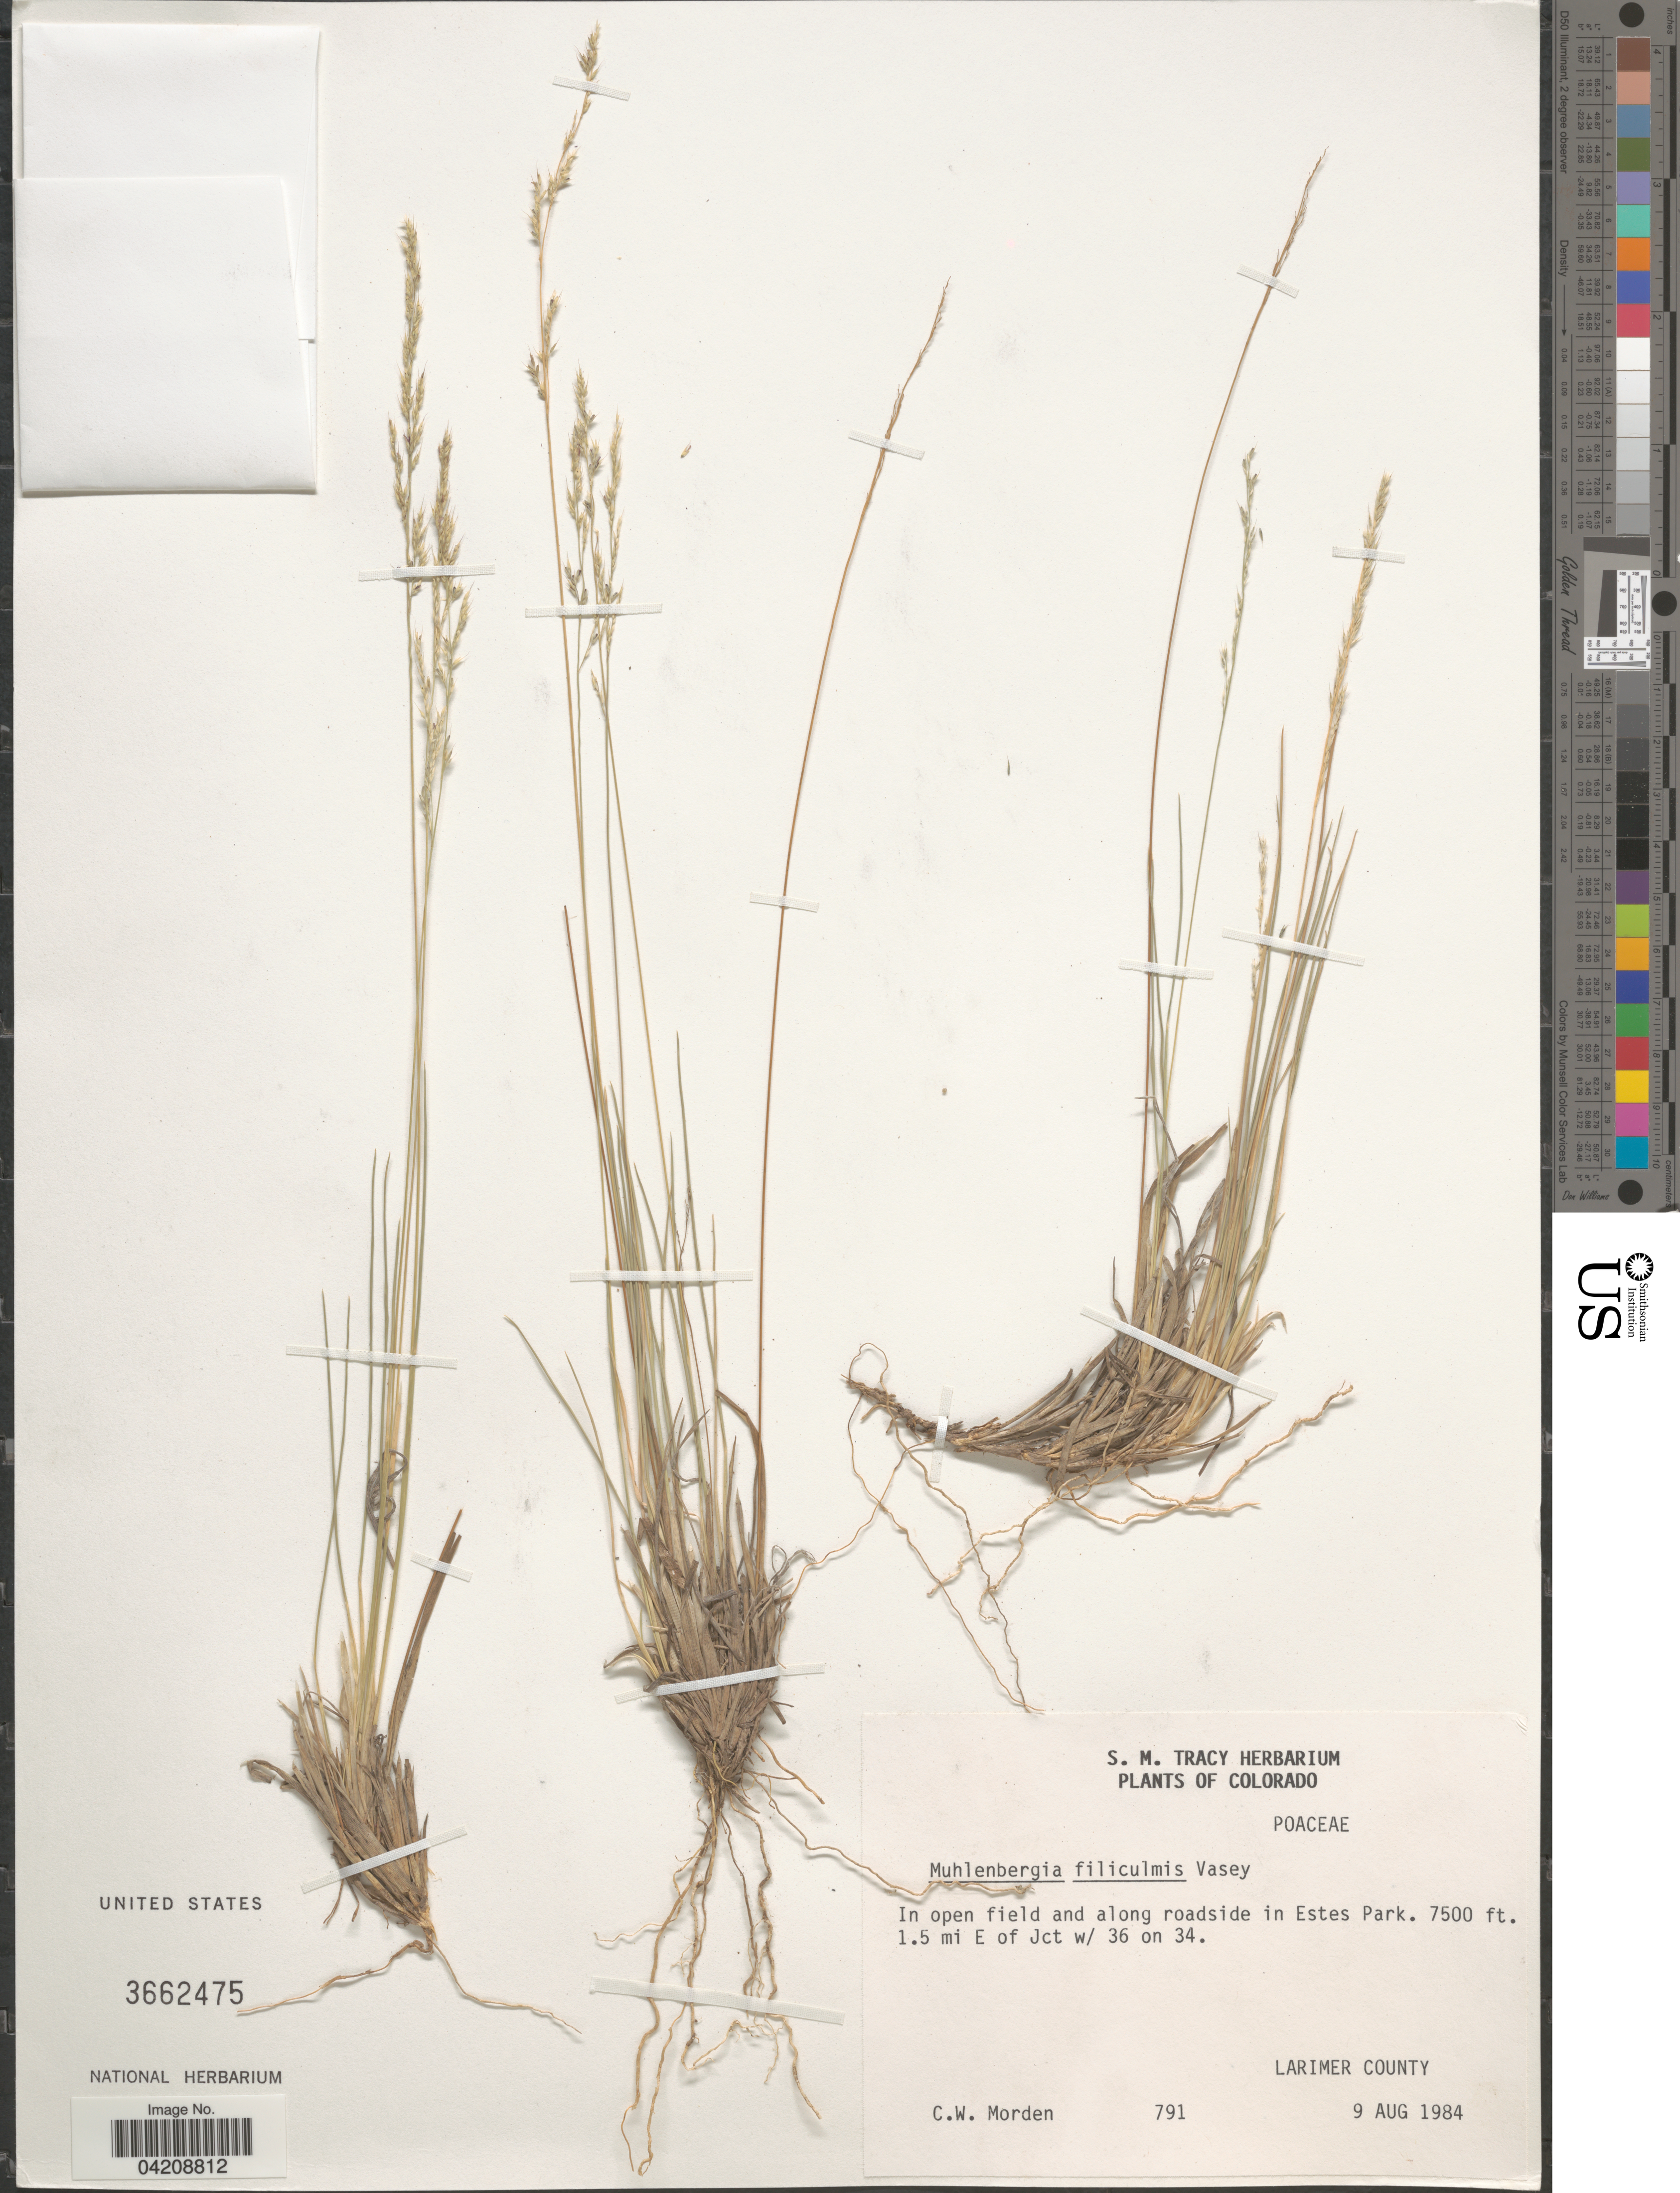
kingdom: Plantae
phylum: Tracheophyta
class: Liliopsida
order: Poales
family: Poaceae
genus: Muhlenbergia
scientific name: Muhlenbergia filiculmis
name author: Vasey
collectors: C. Morden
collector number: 791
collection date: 1984-08-09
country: United States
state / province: Colorado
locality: In open field and along roadside in Estes Park. 1.5 mi E of Jct w/ 36 on 34. Larimer County.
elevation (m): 2286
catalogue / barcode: US 3662475